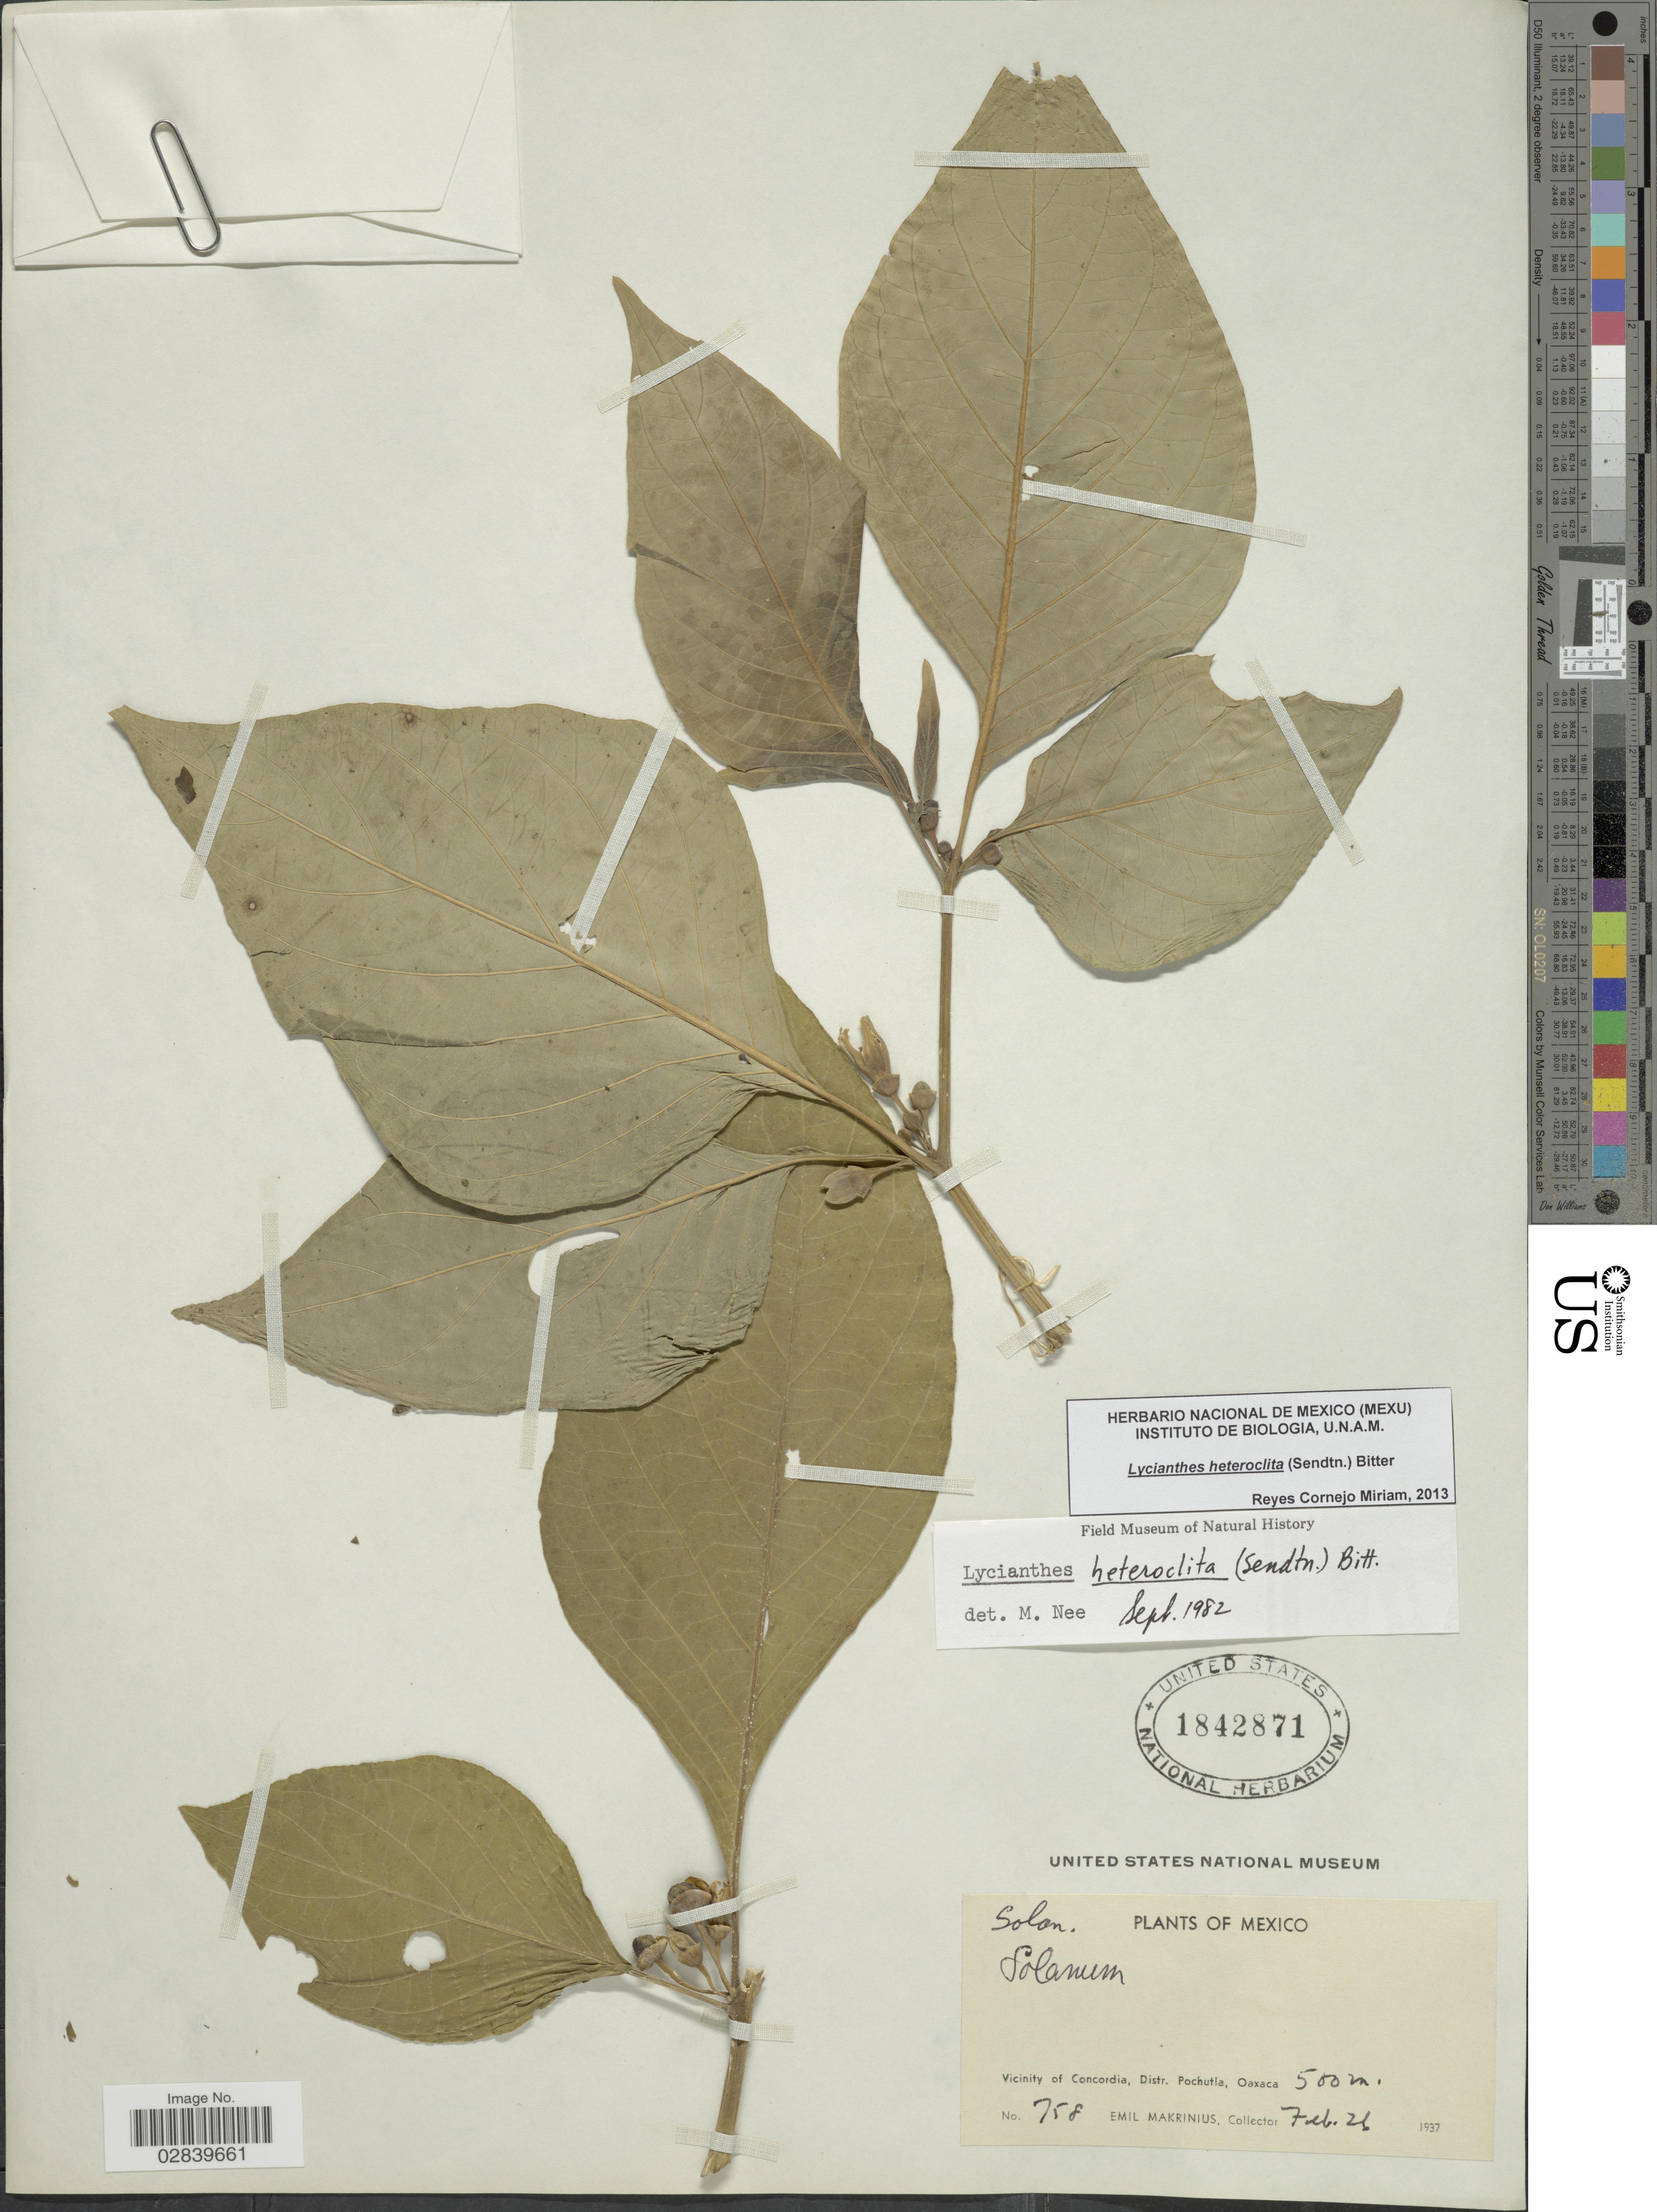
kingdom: Plantae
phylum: Tracheophyta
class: Magnoliopsida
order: Solanales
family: Solanaceae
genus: Lycianthes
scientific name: Lycianthes heteroclita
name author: (Sendtn.) Bitter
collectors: E. Makrinius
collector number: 758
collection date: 1937-02-26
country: Mexico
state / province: Oaxaca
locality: Vicinity of Concordia, Distr. Pochutla.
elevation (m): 500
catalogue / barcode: US 1842871